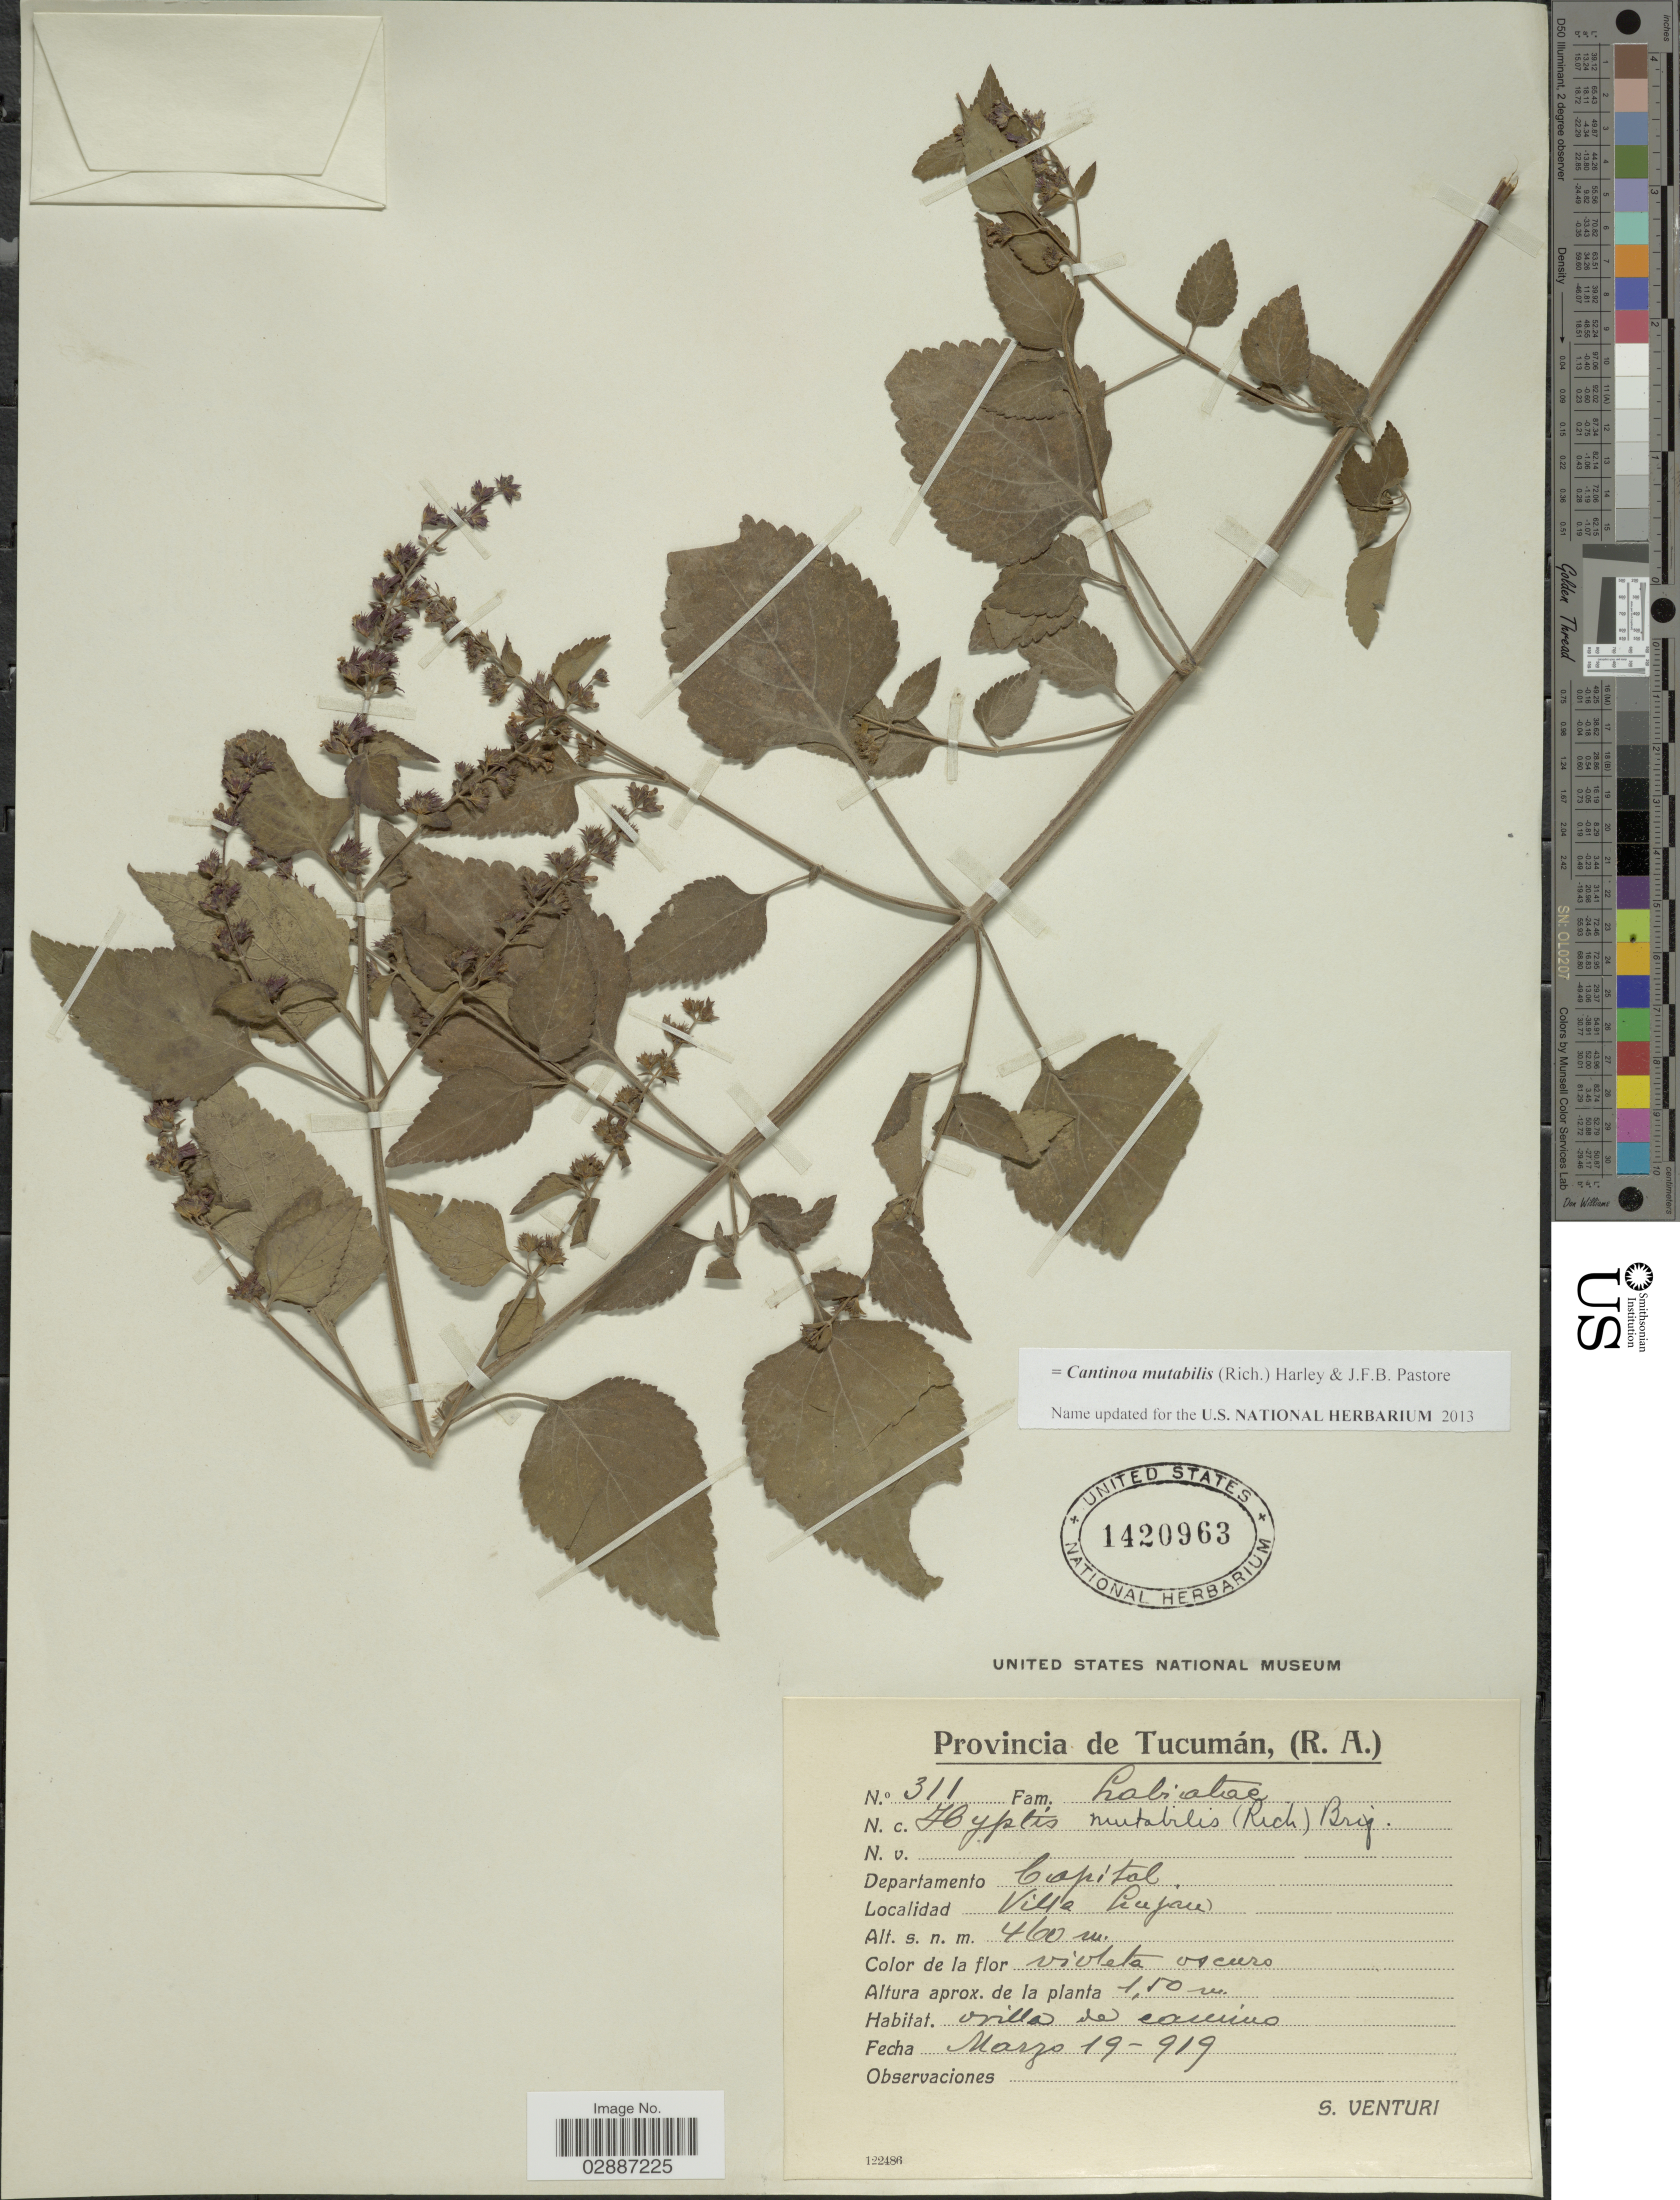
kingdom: Plantae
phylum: Tracheophyta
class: Magnoliopsida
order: Lamiales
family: Lamiaceae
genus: Cantinoa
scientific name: Cantinoa mutabilis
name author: (Epling) Harley & J.F.B. Pastore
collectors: S. Venturi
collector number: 311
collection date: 1919-03-19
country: Argentina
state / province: Tucuman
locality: Departamento Capital. Villa Lujan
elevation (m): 460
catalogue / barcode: US 1420963